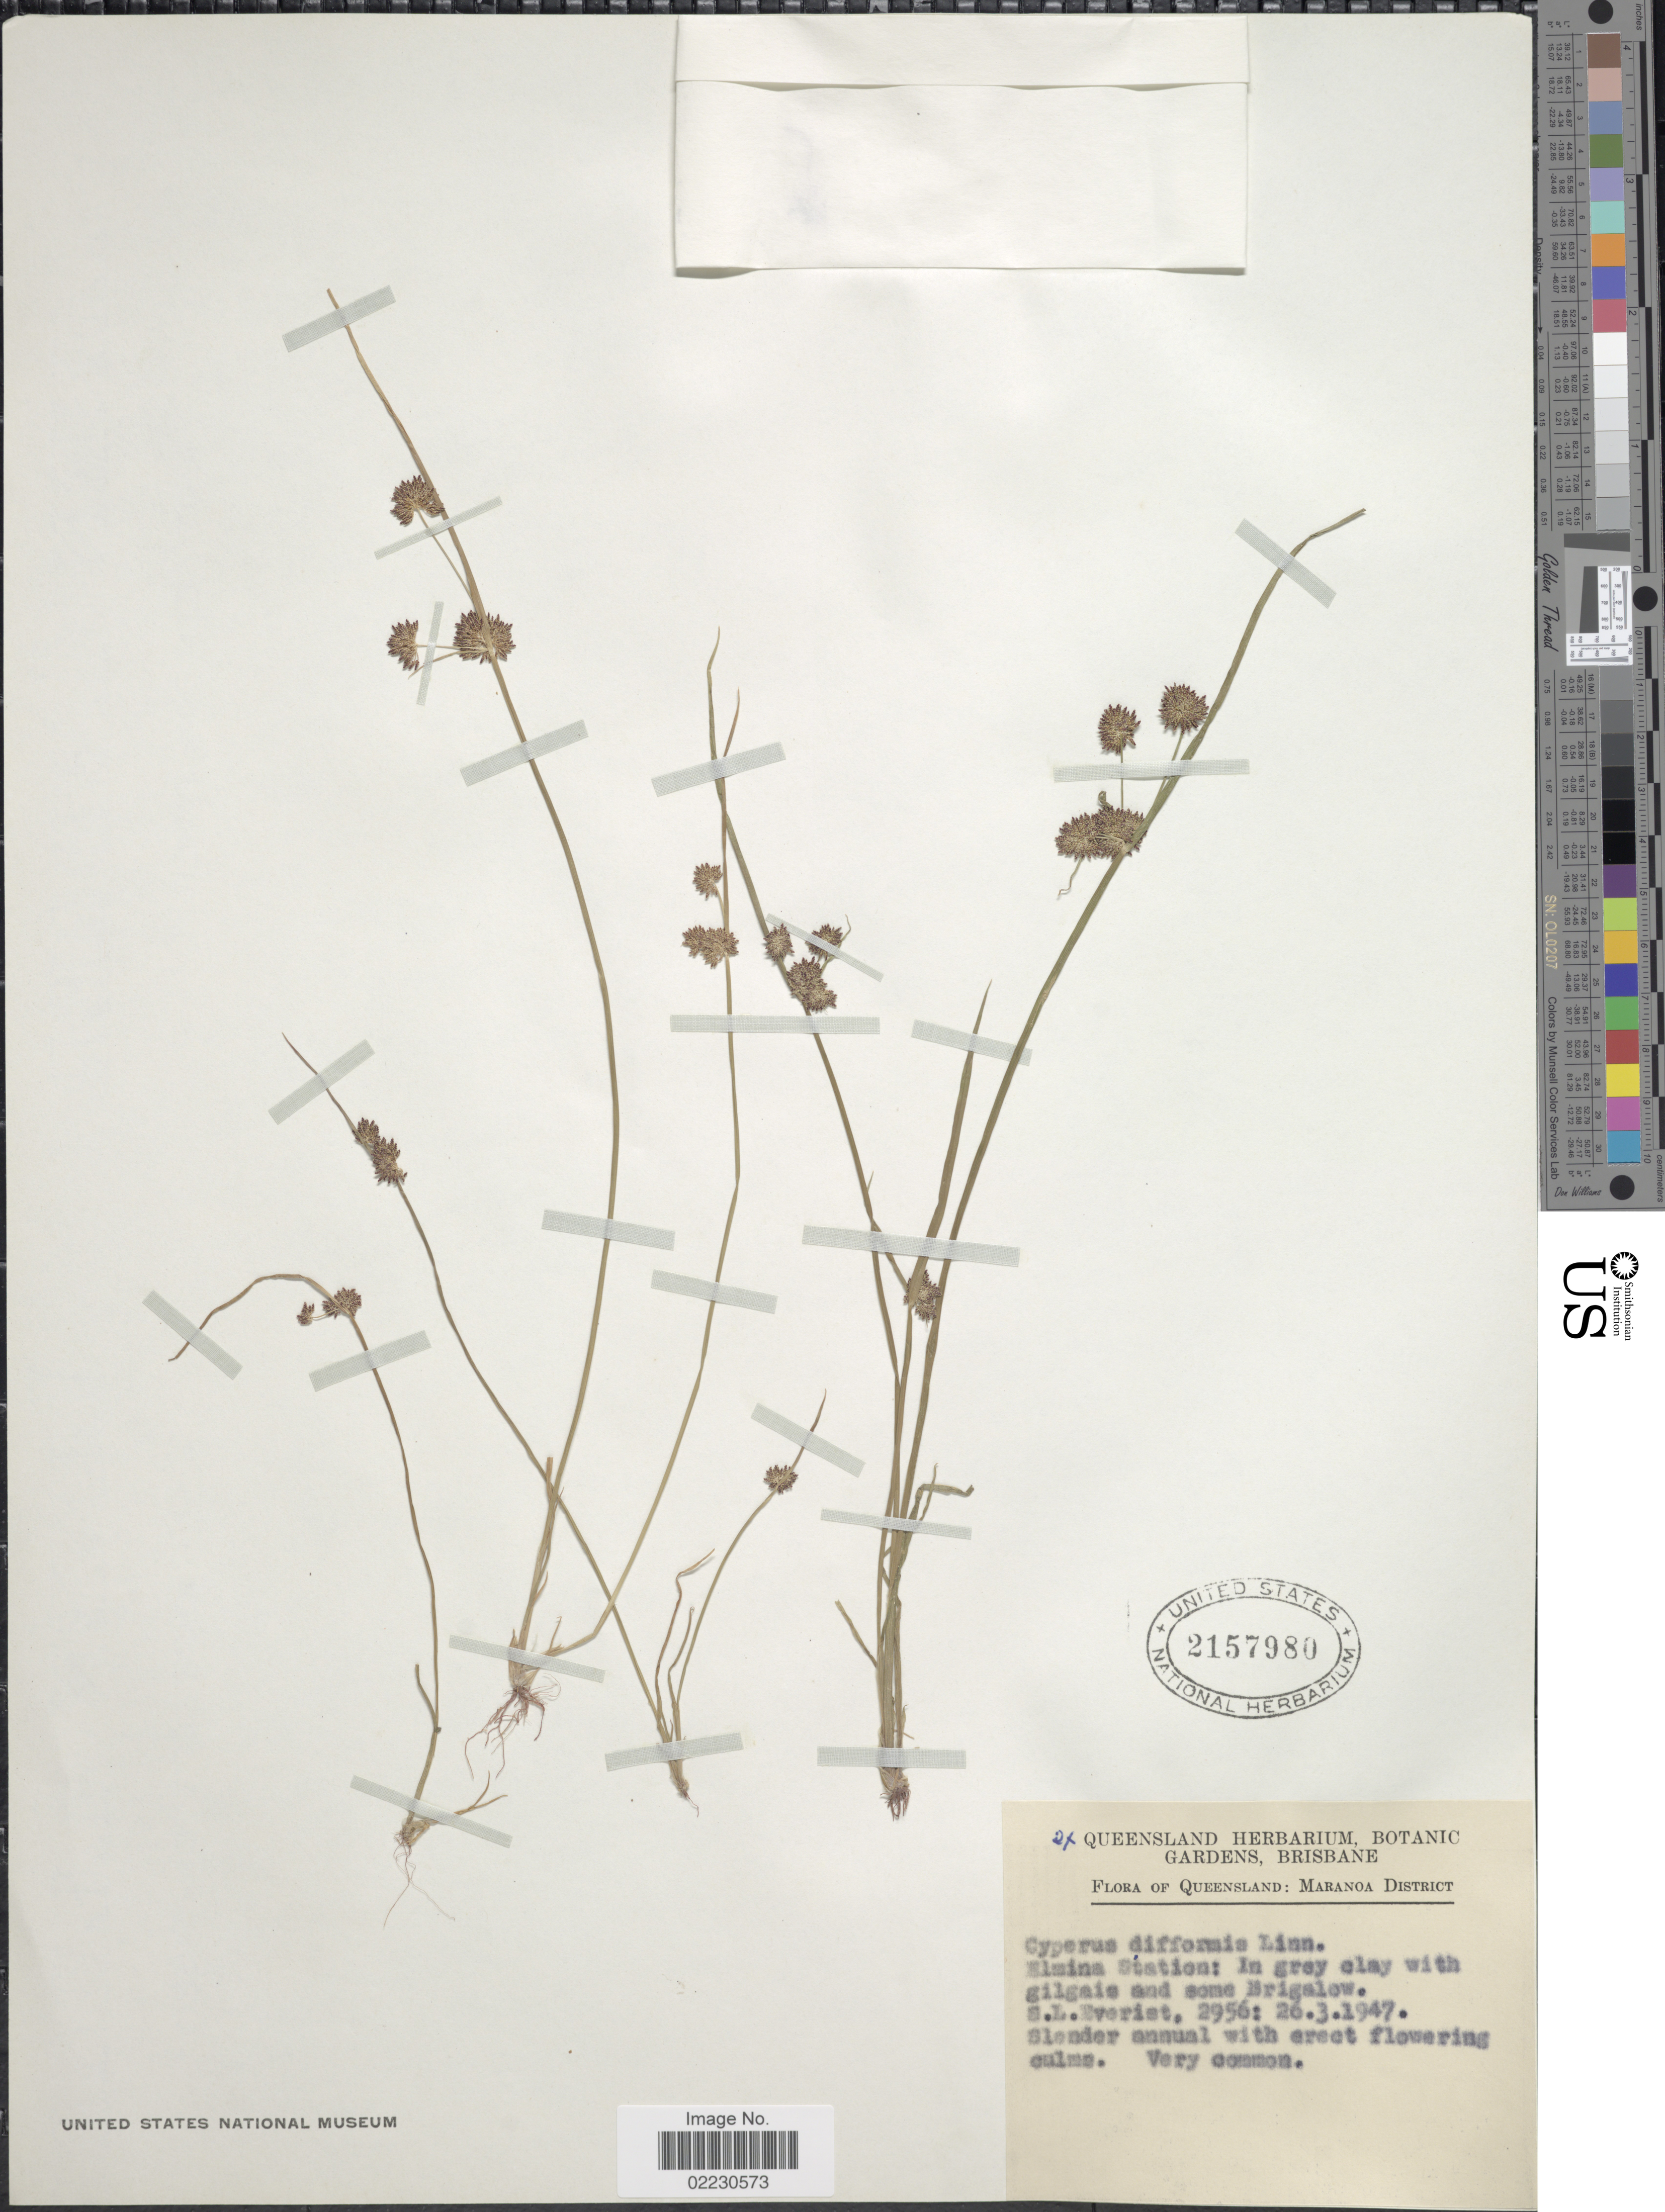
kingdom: Plantae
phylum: Tracheophyta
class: Liliopsida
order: Poales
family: Cyperaceae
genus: Cyperus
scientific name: Cyperus difformis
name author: L.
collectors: S. Everist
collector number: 2956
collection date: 1947-03-26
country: Australia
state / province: Queensland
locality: Maranoa District. Elmina Station: In grey clay with gilgais and some Brigalow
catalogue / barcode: US 2157980